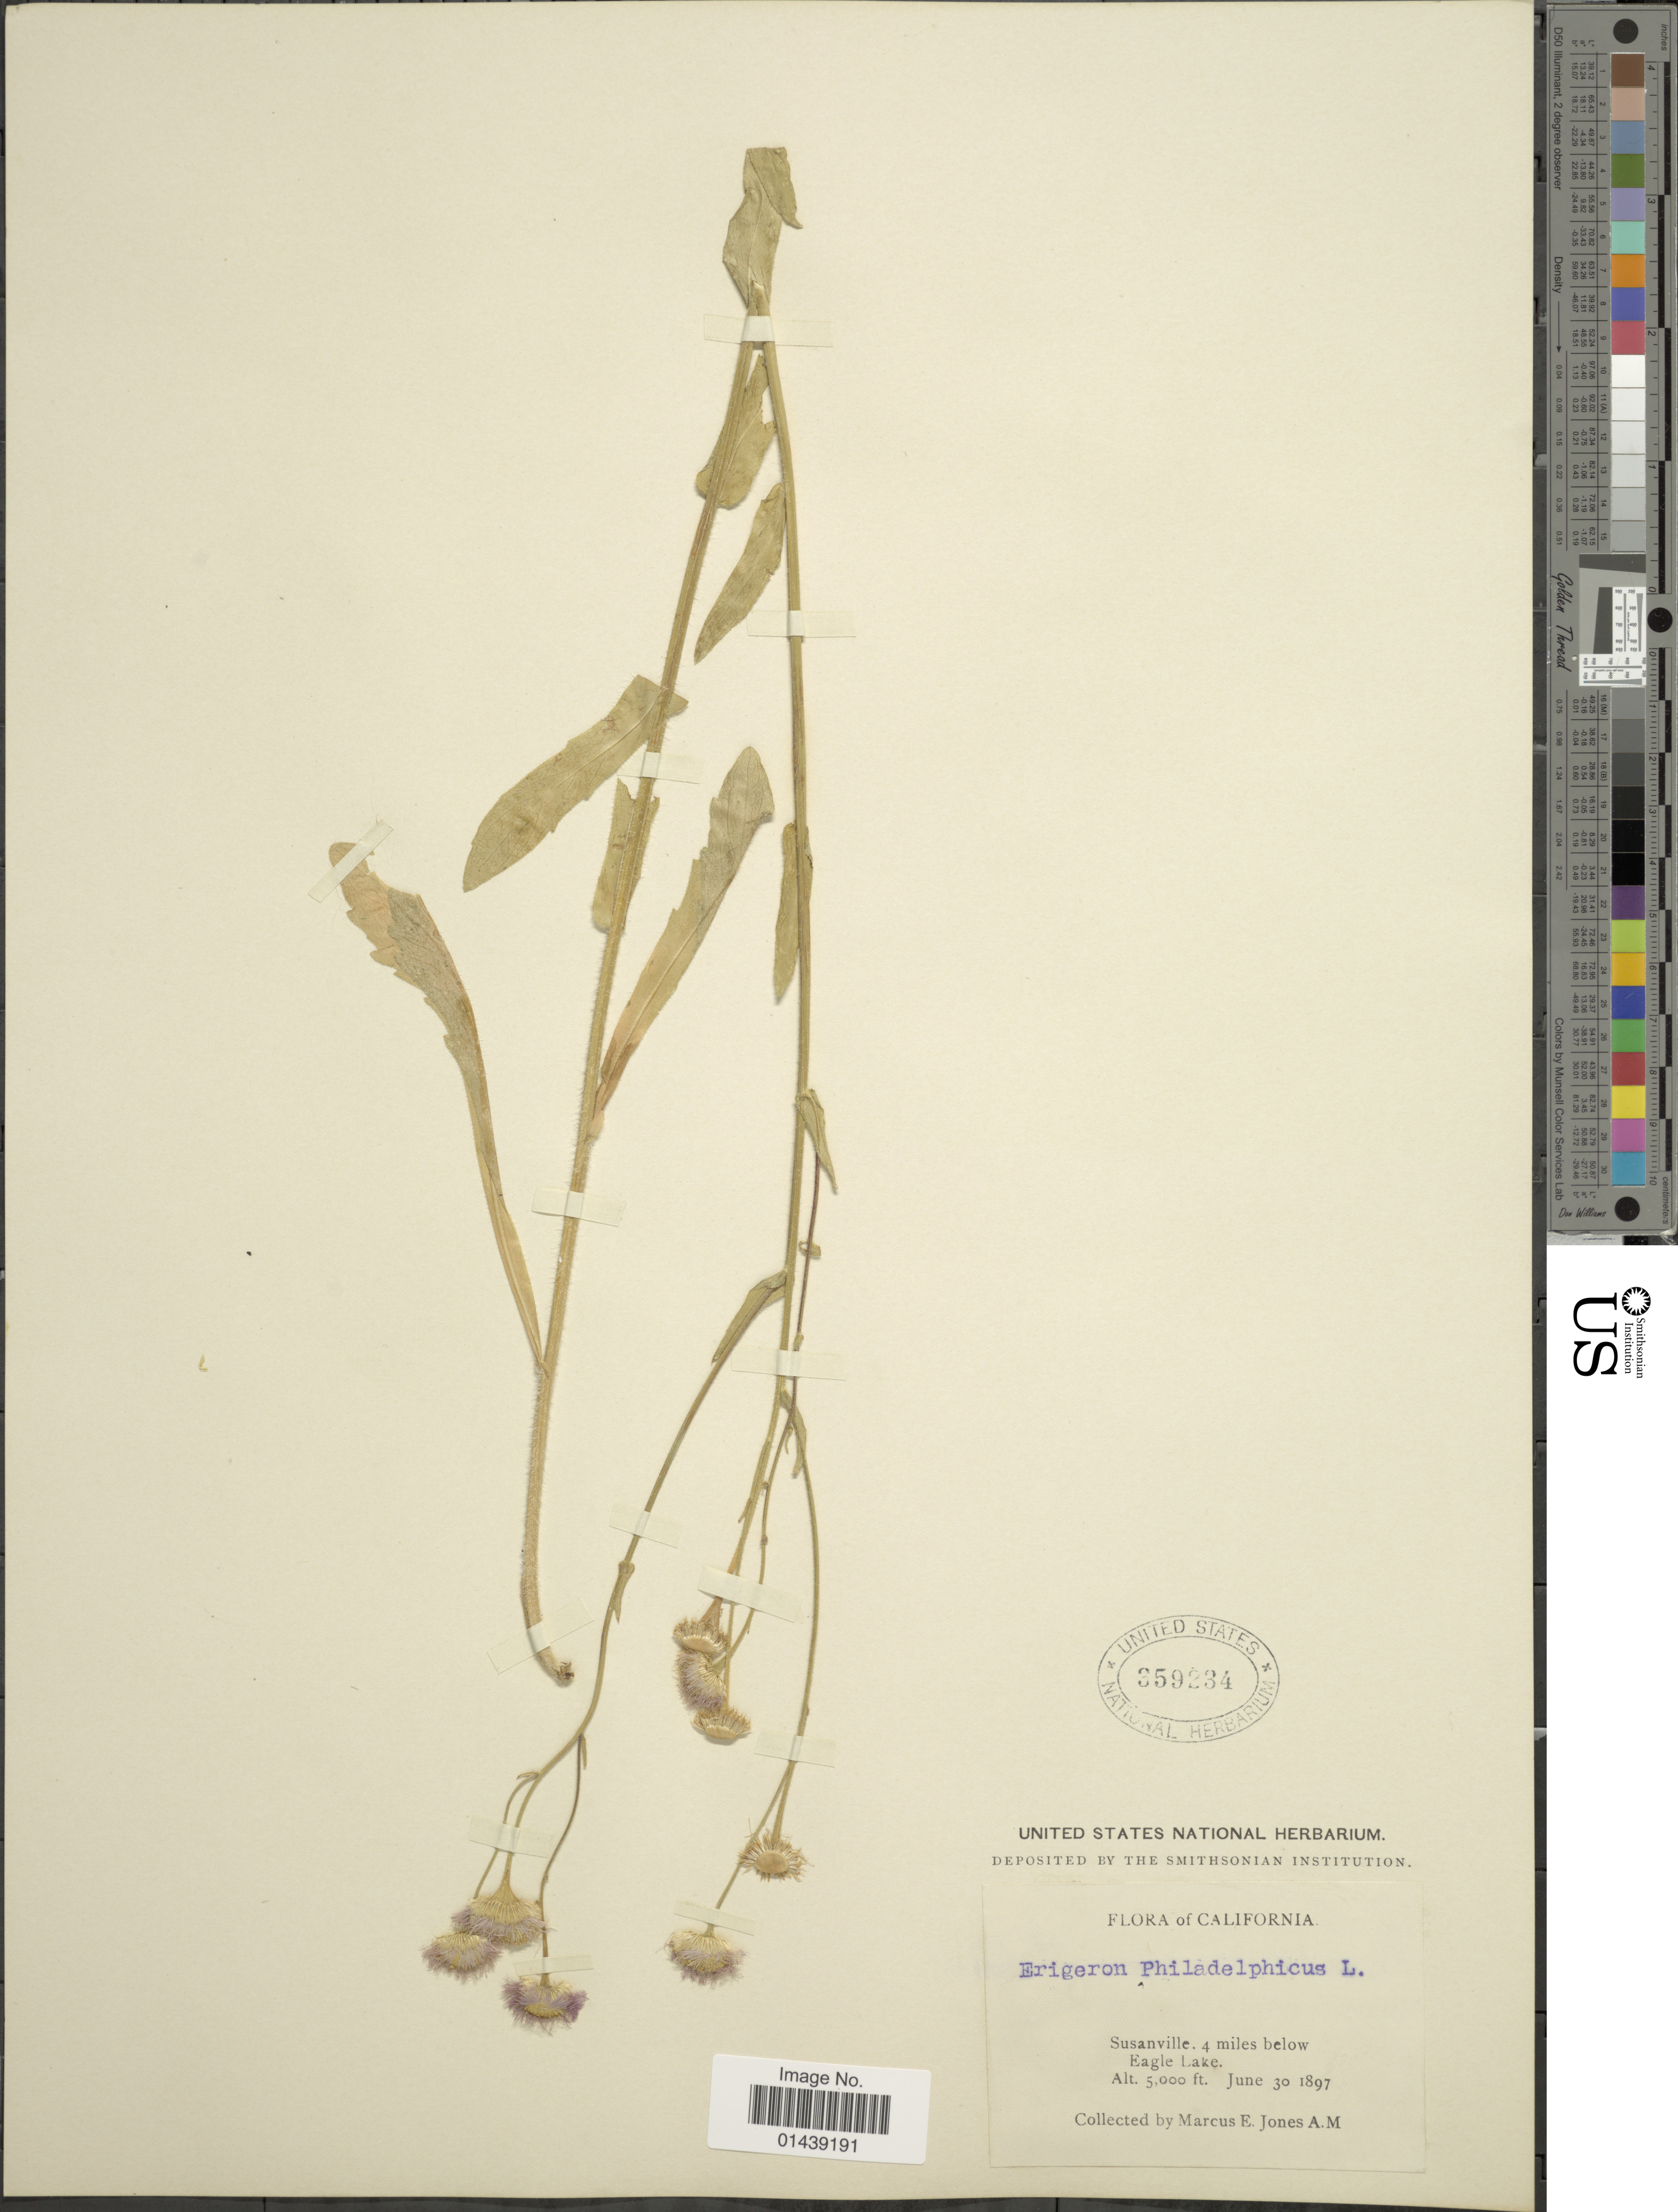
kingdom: Plantae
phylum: Tracheophyta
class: Magnoliopsida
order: Asterales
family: Asteraceae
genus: Erigeron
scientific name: Erigeron philadelphicus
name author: L.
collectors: M. E. Jones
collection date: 1897-06-30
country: United States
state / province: California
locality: Susanville. 4 miles below Eagle Lake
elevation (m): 1524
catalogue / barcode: US 359234